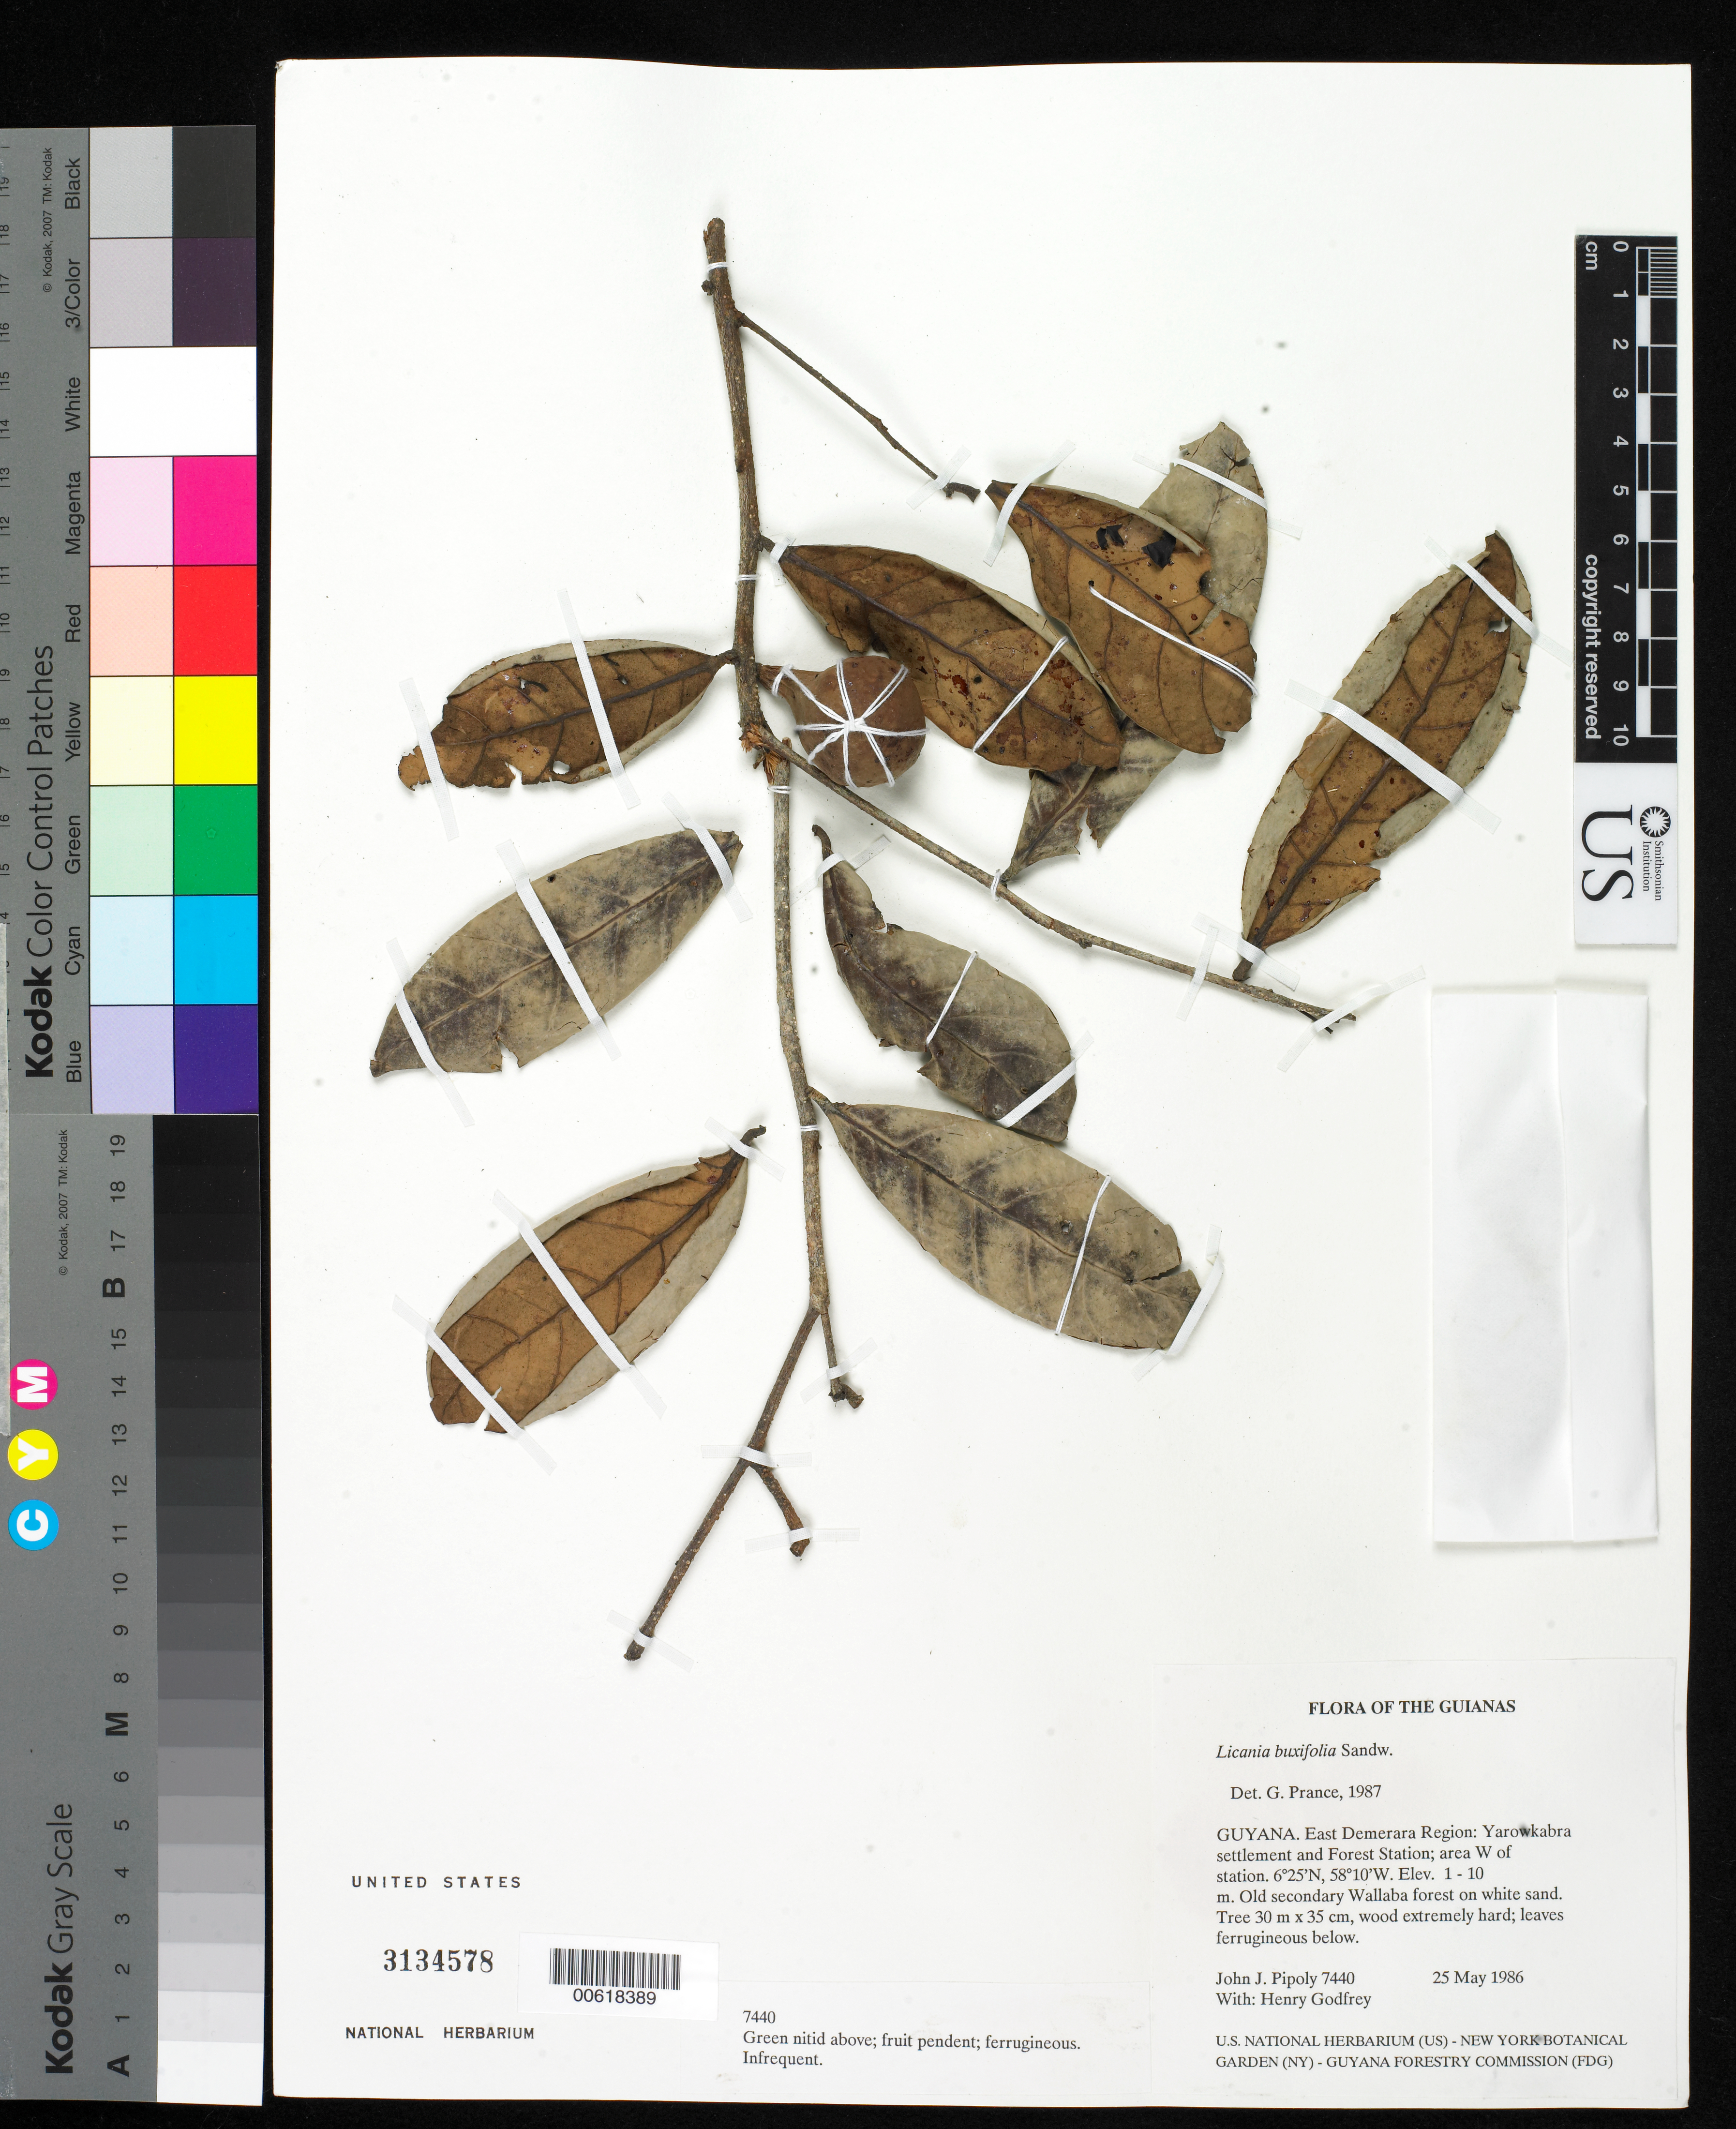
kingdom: Plantae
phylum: Tracheophyta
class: Magnoliopsida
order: Malpighiales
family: Chrysobalanaceae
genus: Licania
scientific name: Licania buxifolia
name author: Sandwith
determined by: Prance, G. T.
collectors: J. J. Pipoly & H. Godfrey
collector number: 7440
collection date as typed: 25 May 1986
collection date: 1986-05-25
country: Guyana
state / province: Demerara-Mahaica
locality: Yarowkabra settlement and Forest Station; area W of station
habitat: Old secondary Wallaba forest on white sand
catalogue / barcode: US 3134578